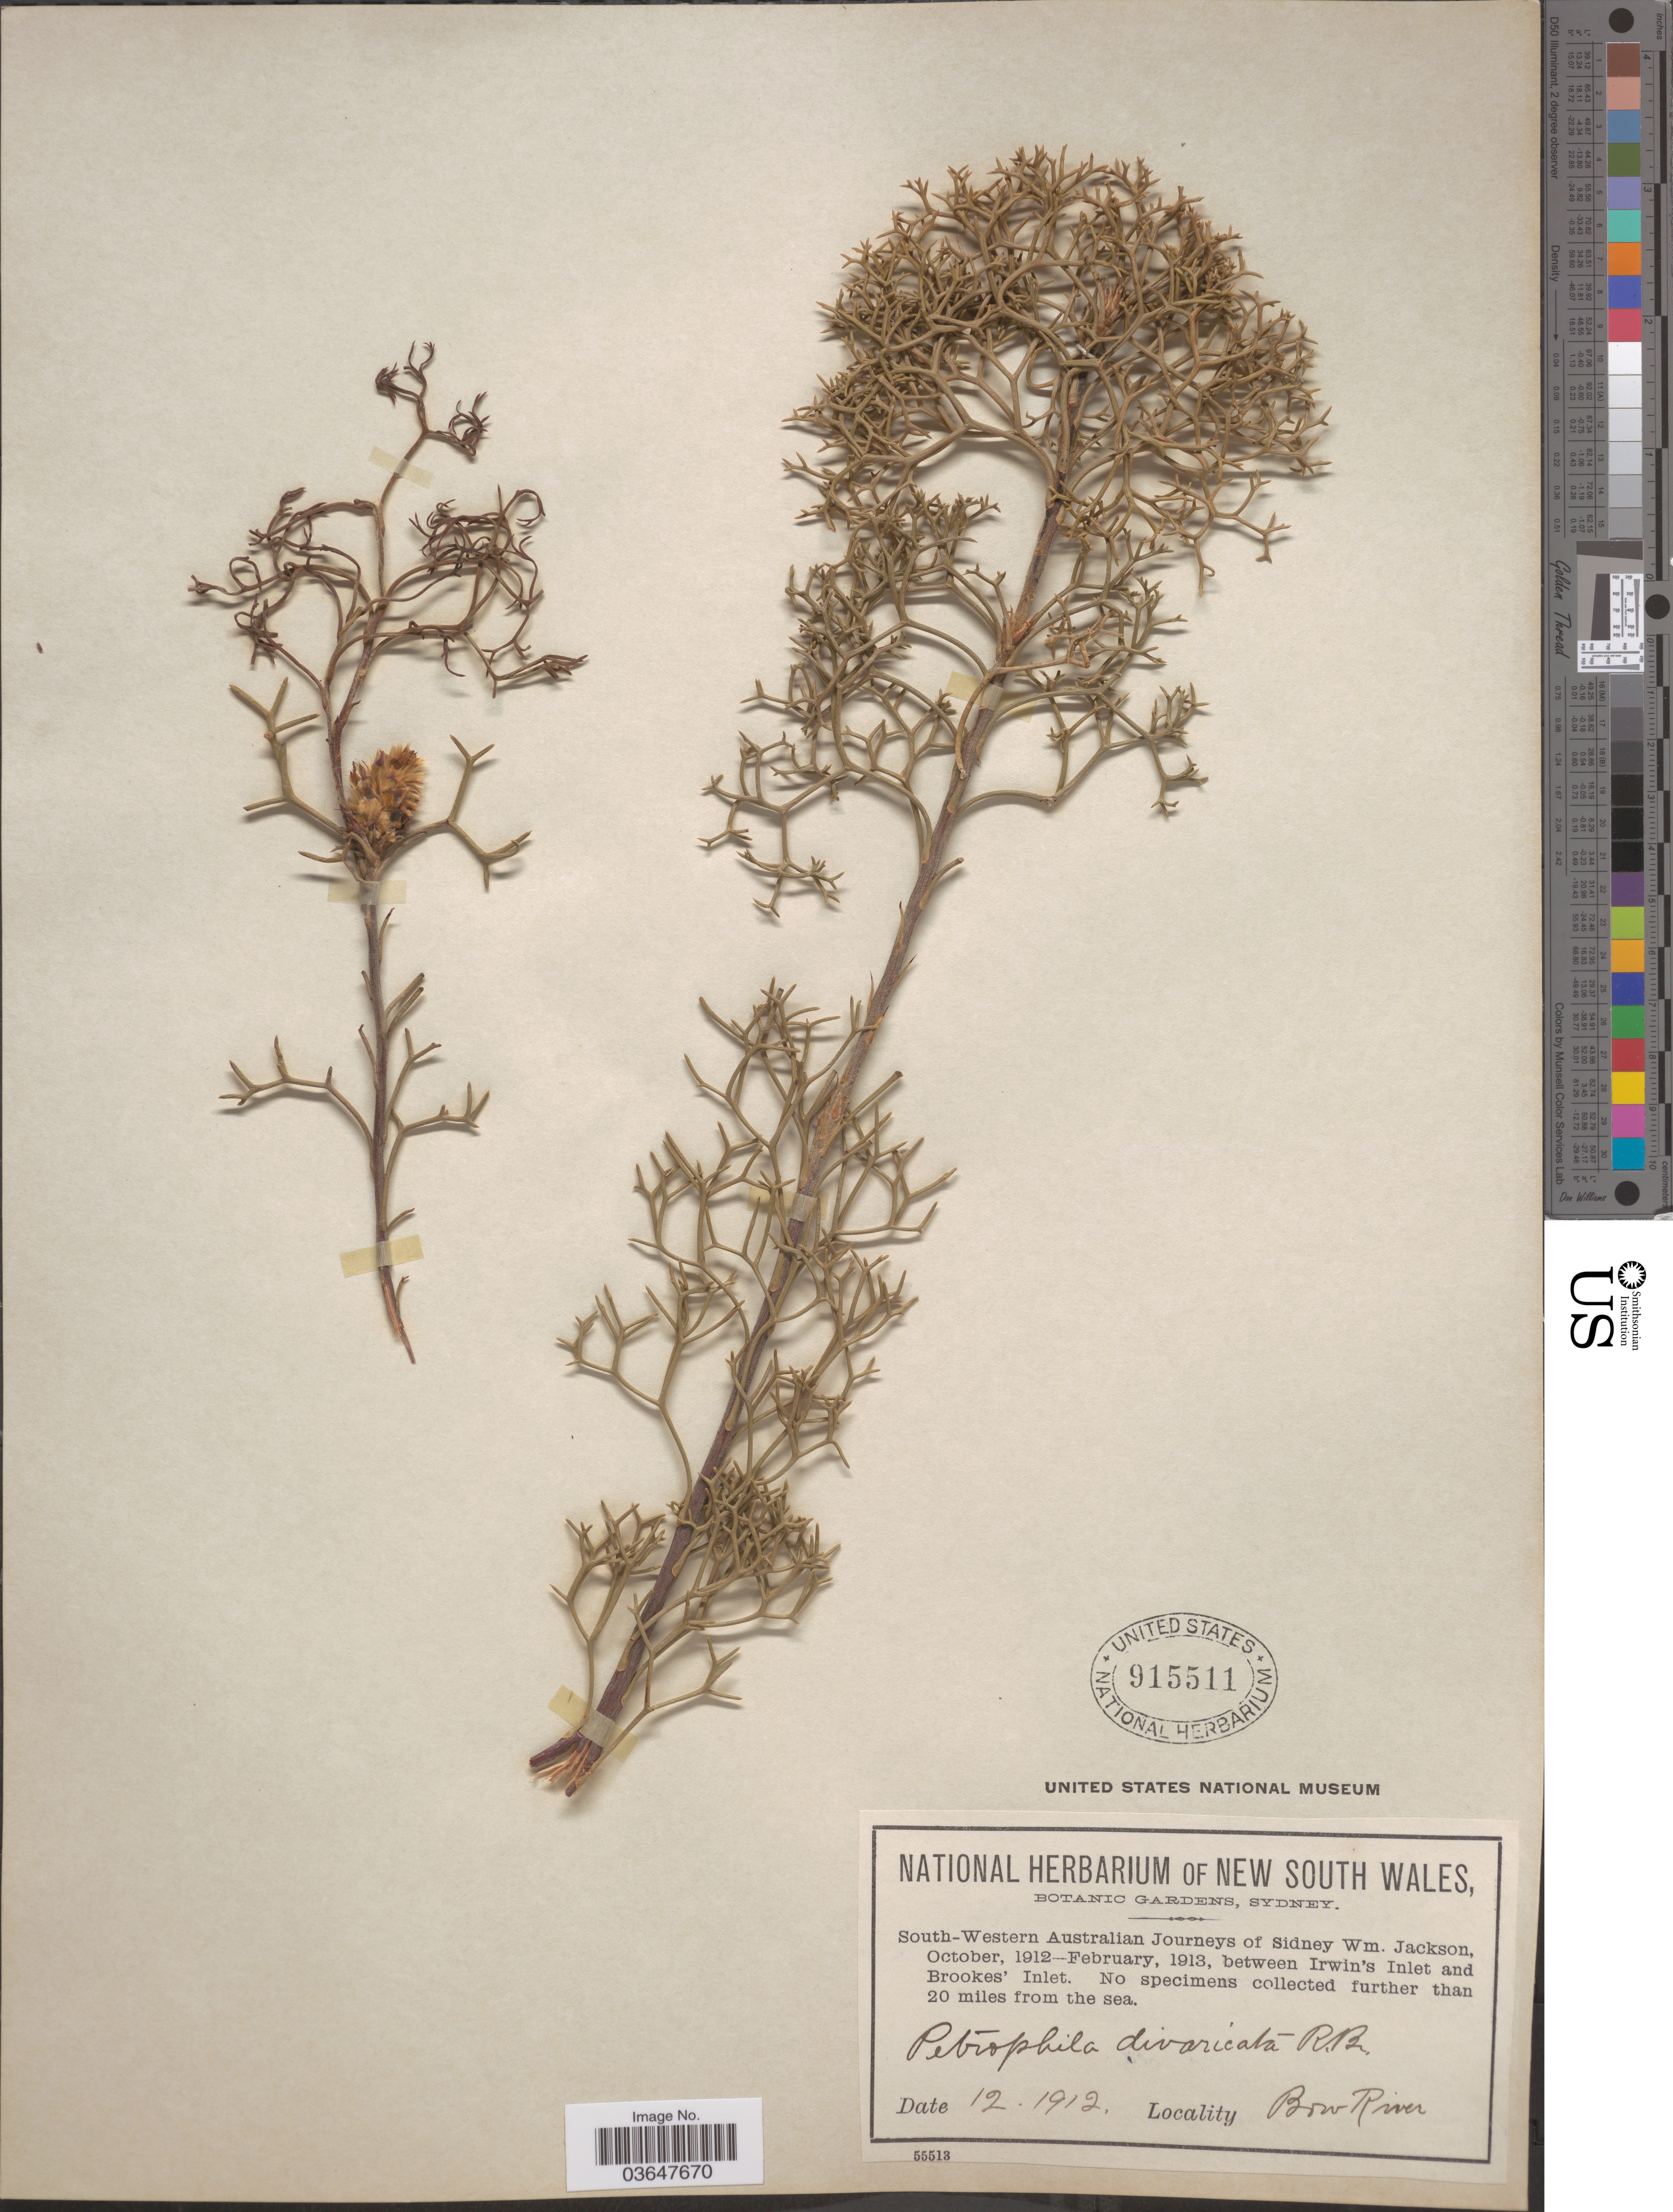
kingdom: Plantae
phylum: Tracheophyta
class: Magnoliopsida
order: Proteales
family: Proteaceae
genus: Petrophile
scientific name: Petrophile divaricata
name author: R. Br.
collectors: Jackson, S. W.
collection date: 1912-12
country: Australia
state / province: New South Wales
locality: South-Western Australian. Between Irwin's Inlet and Brookes' Inlet. Bow River.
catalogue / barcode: US 915511